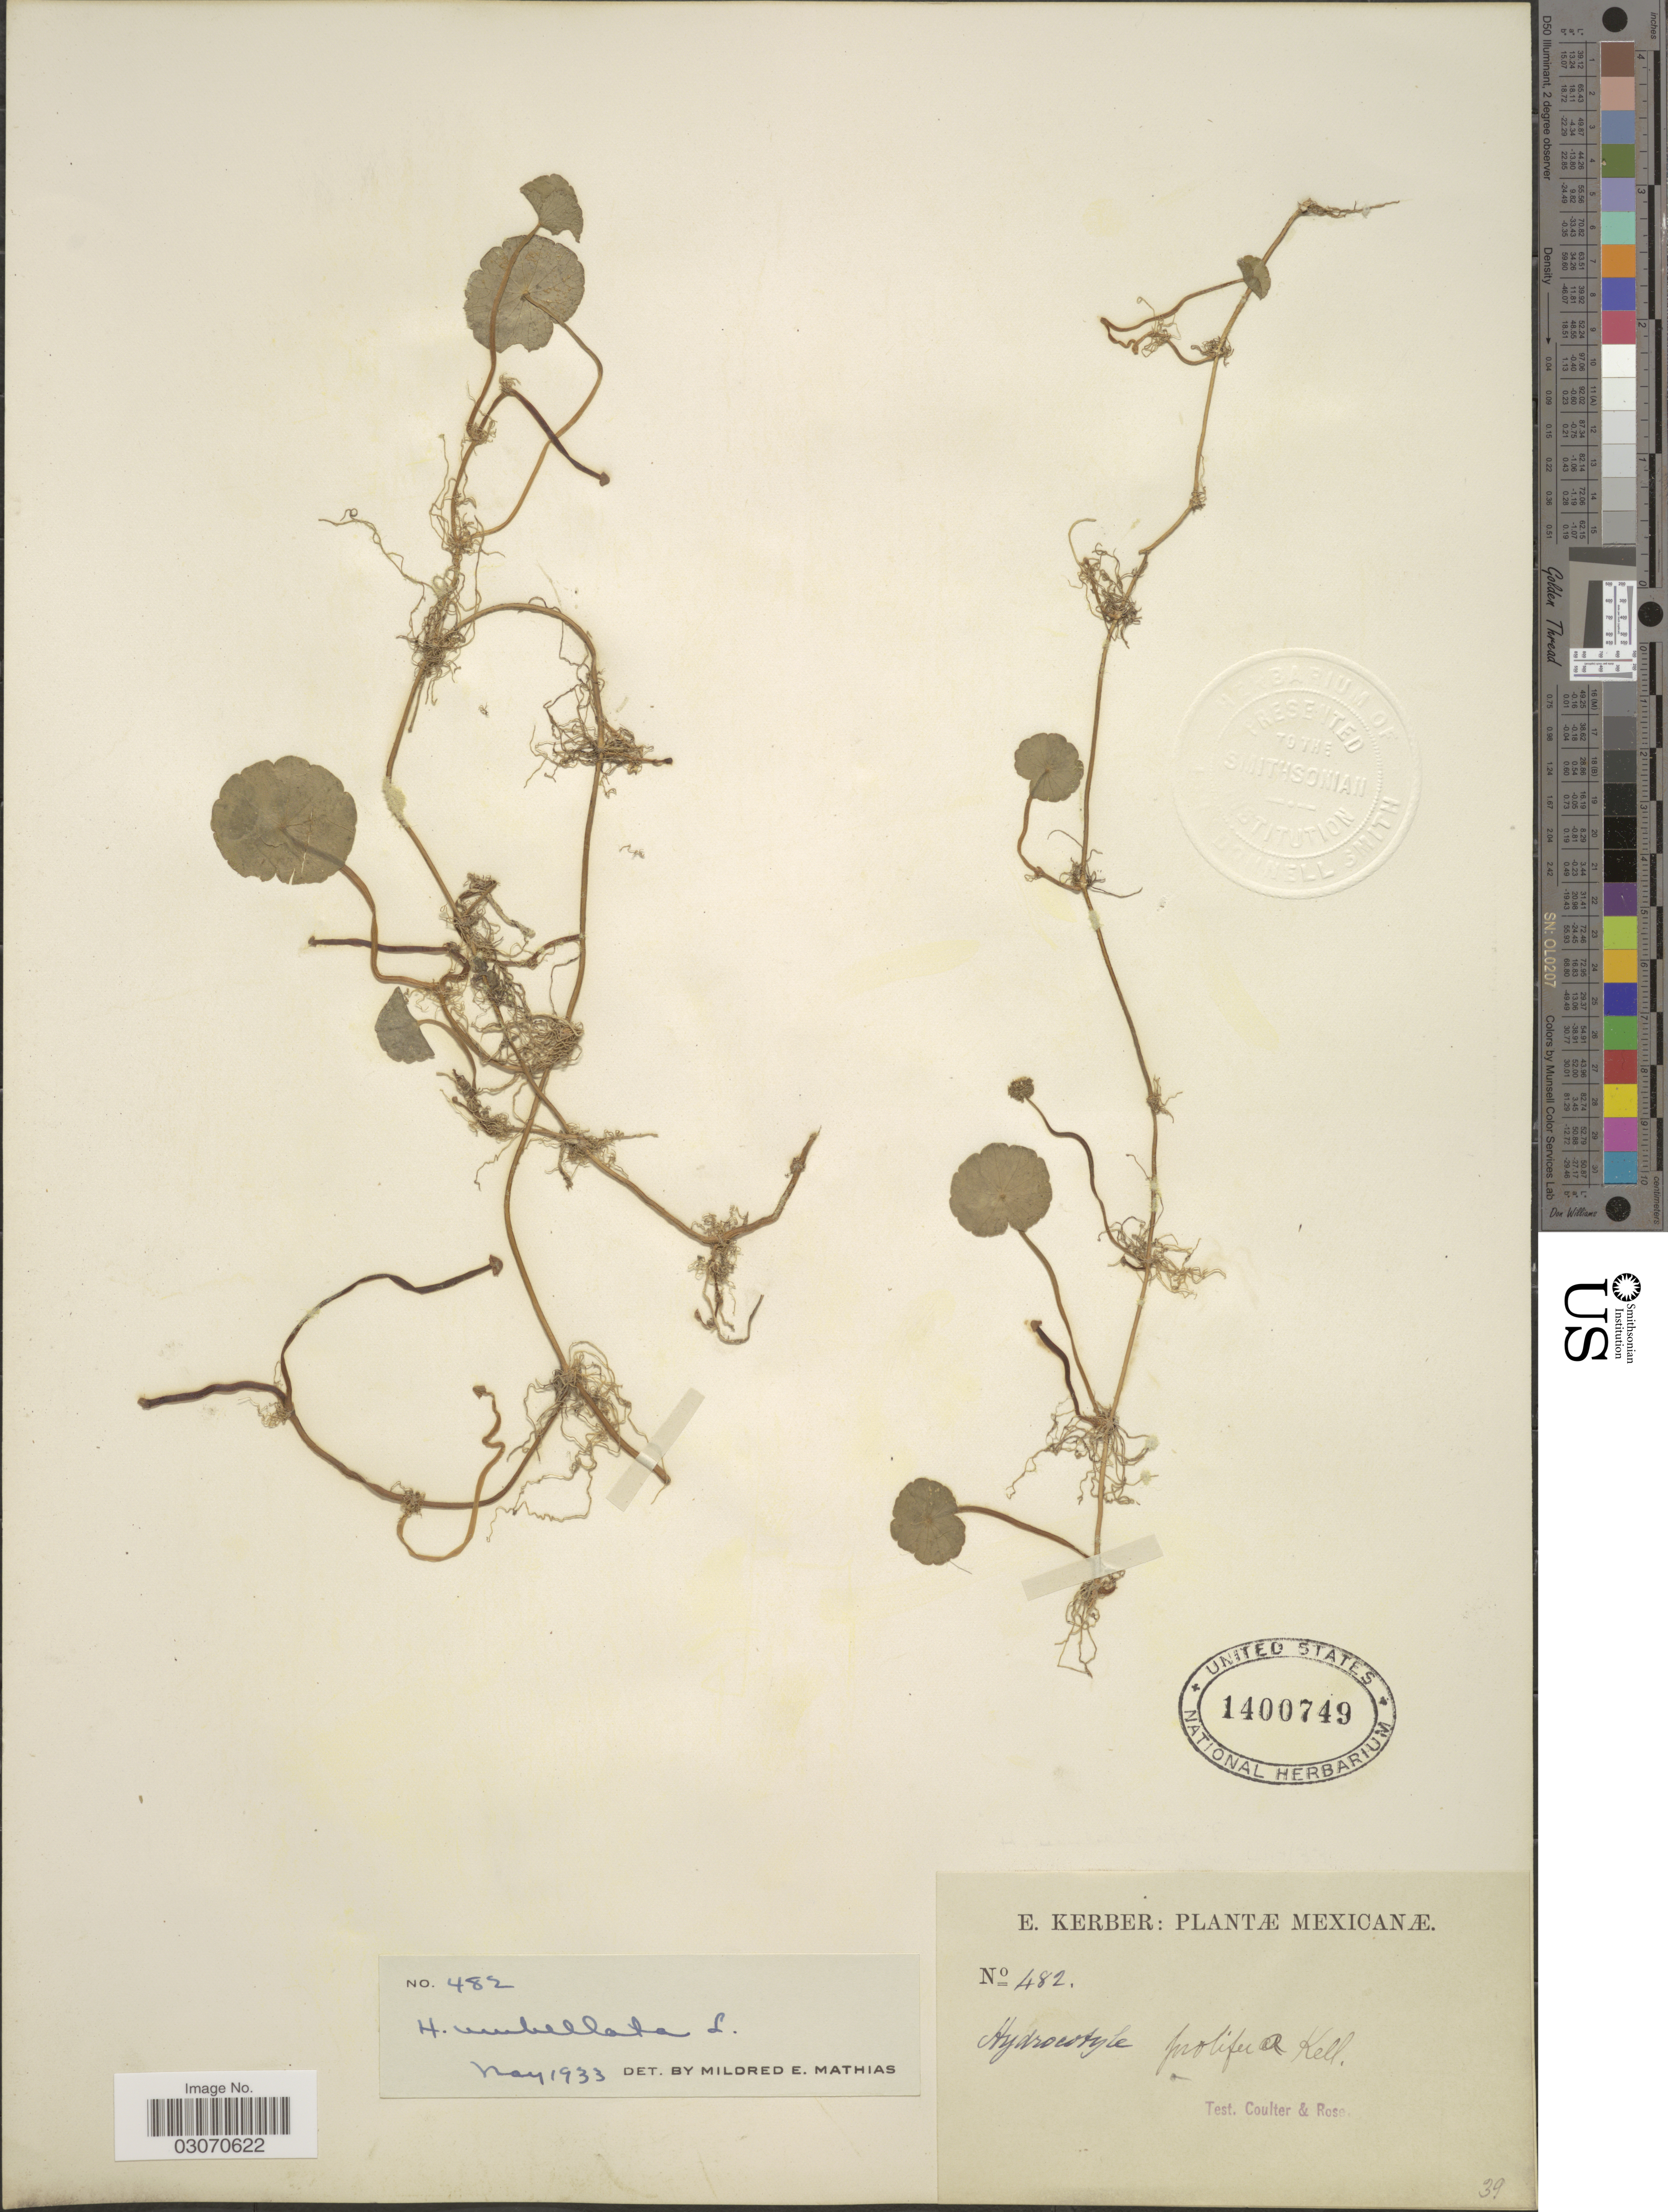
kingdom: Plantae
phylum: Tracheophyta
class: Magnoliopsida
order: Apiales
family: Araliaceae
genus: Hydrocotyle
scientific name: Hydrocotyle umbellata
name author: L.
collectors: E. Kerber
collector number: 482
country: Mexico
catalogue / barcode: US 1400749